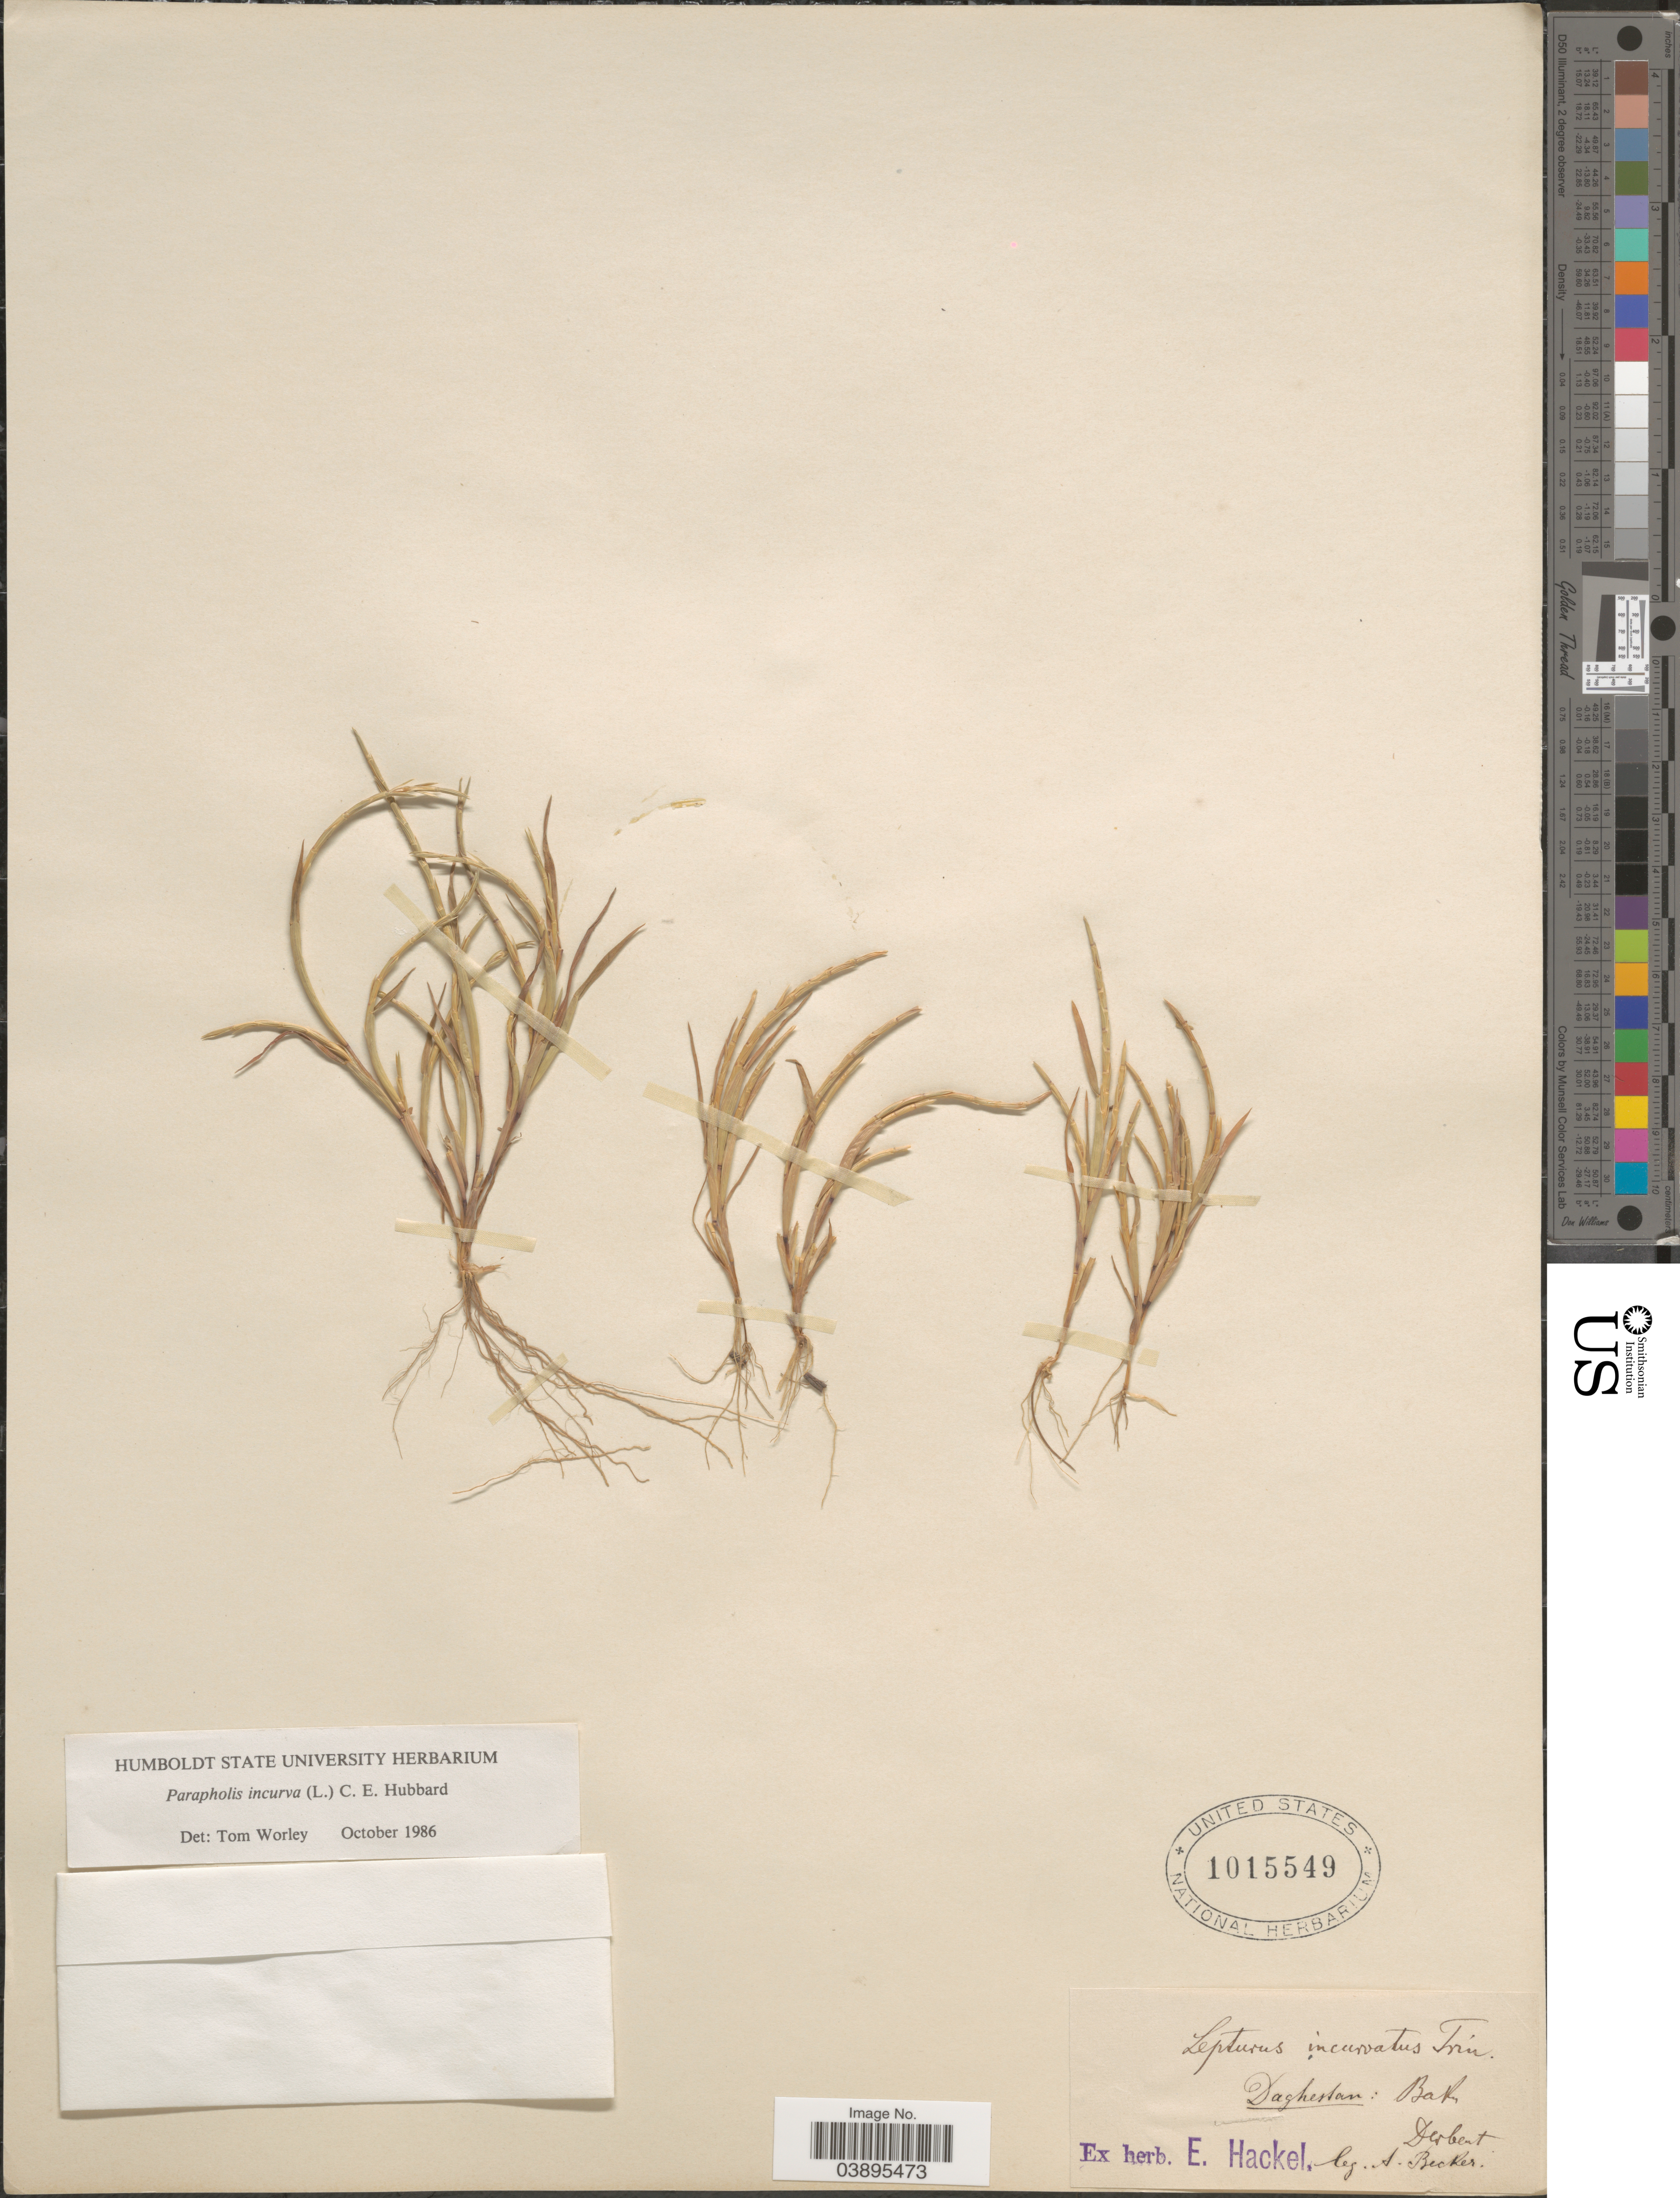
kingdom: Plantae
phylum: Tracheophyta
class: Liliopsida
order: Poales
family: Poaceae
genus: Parapholis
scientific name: Parapholis incurva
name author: (L.) C.E. Hubb.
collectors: A. Becker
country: Russian Federation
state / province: Dagestan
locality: Daghestan: Bak. Derbent.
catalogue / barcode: US 1015549